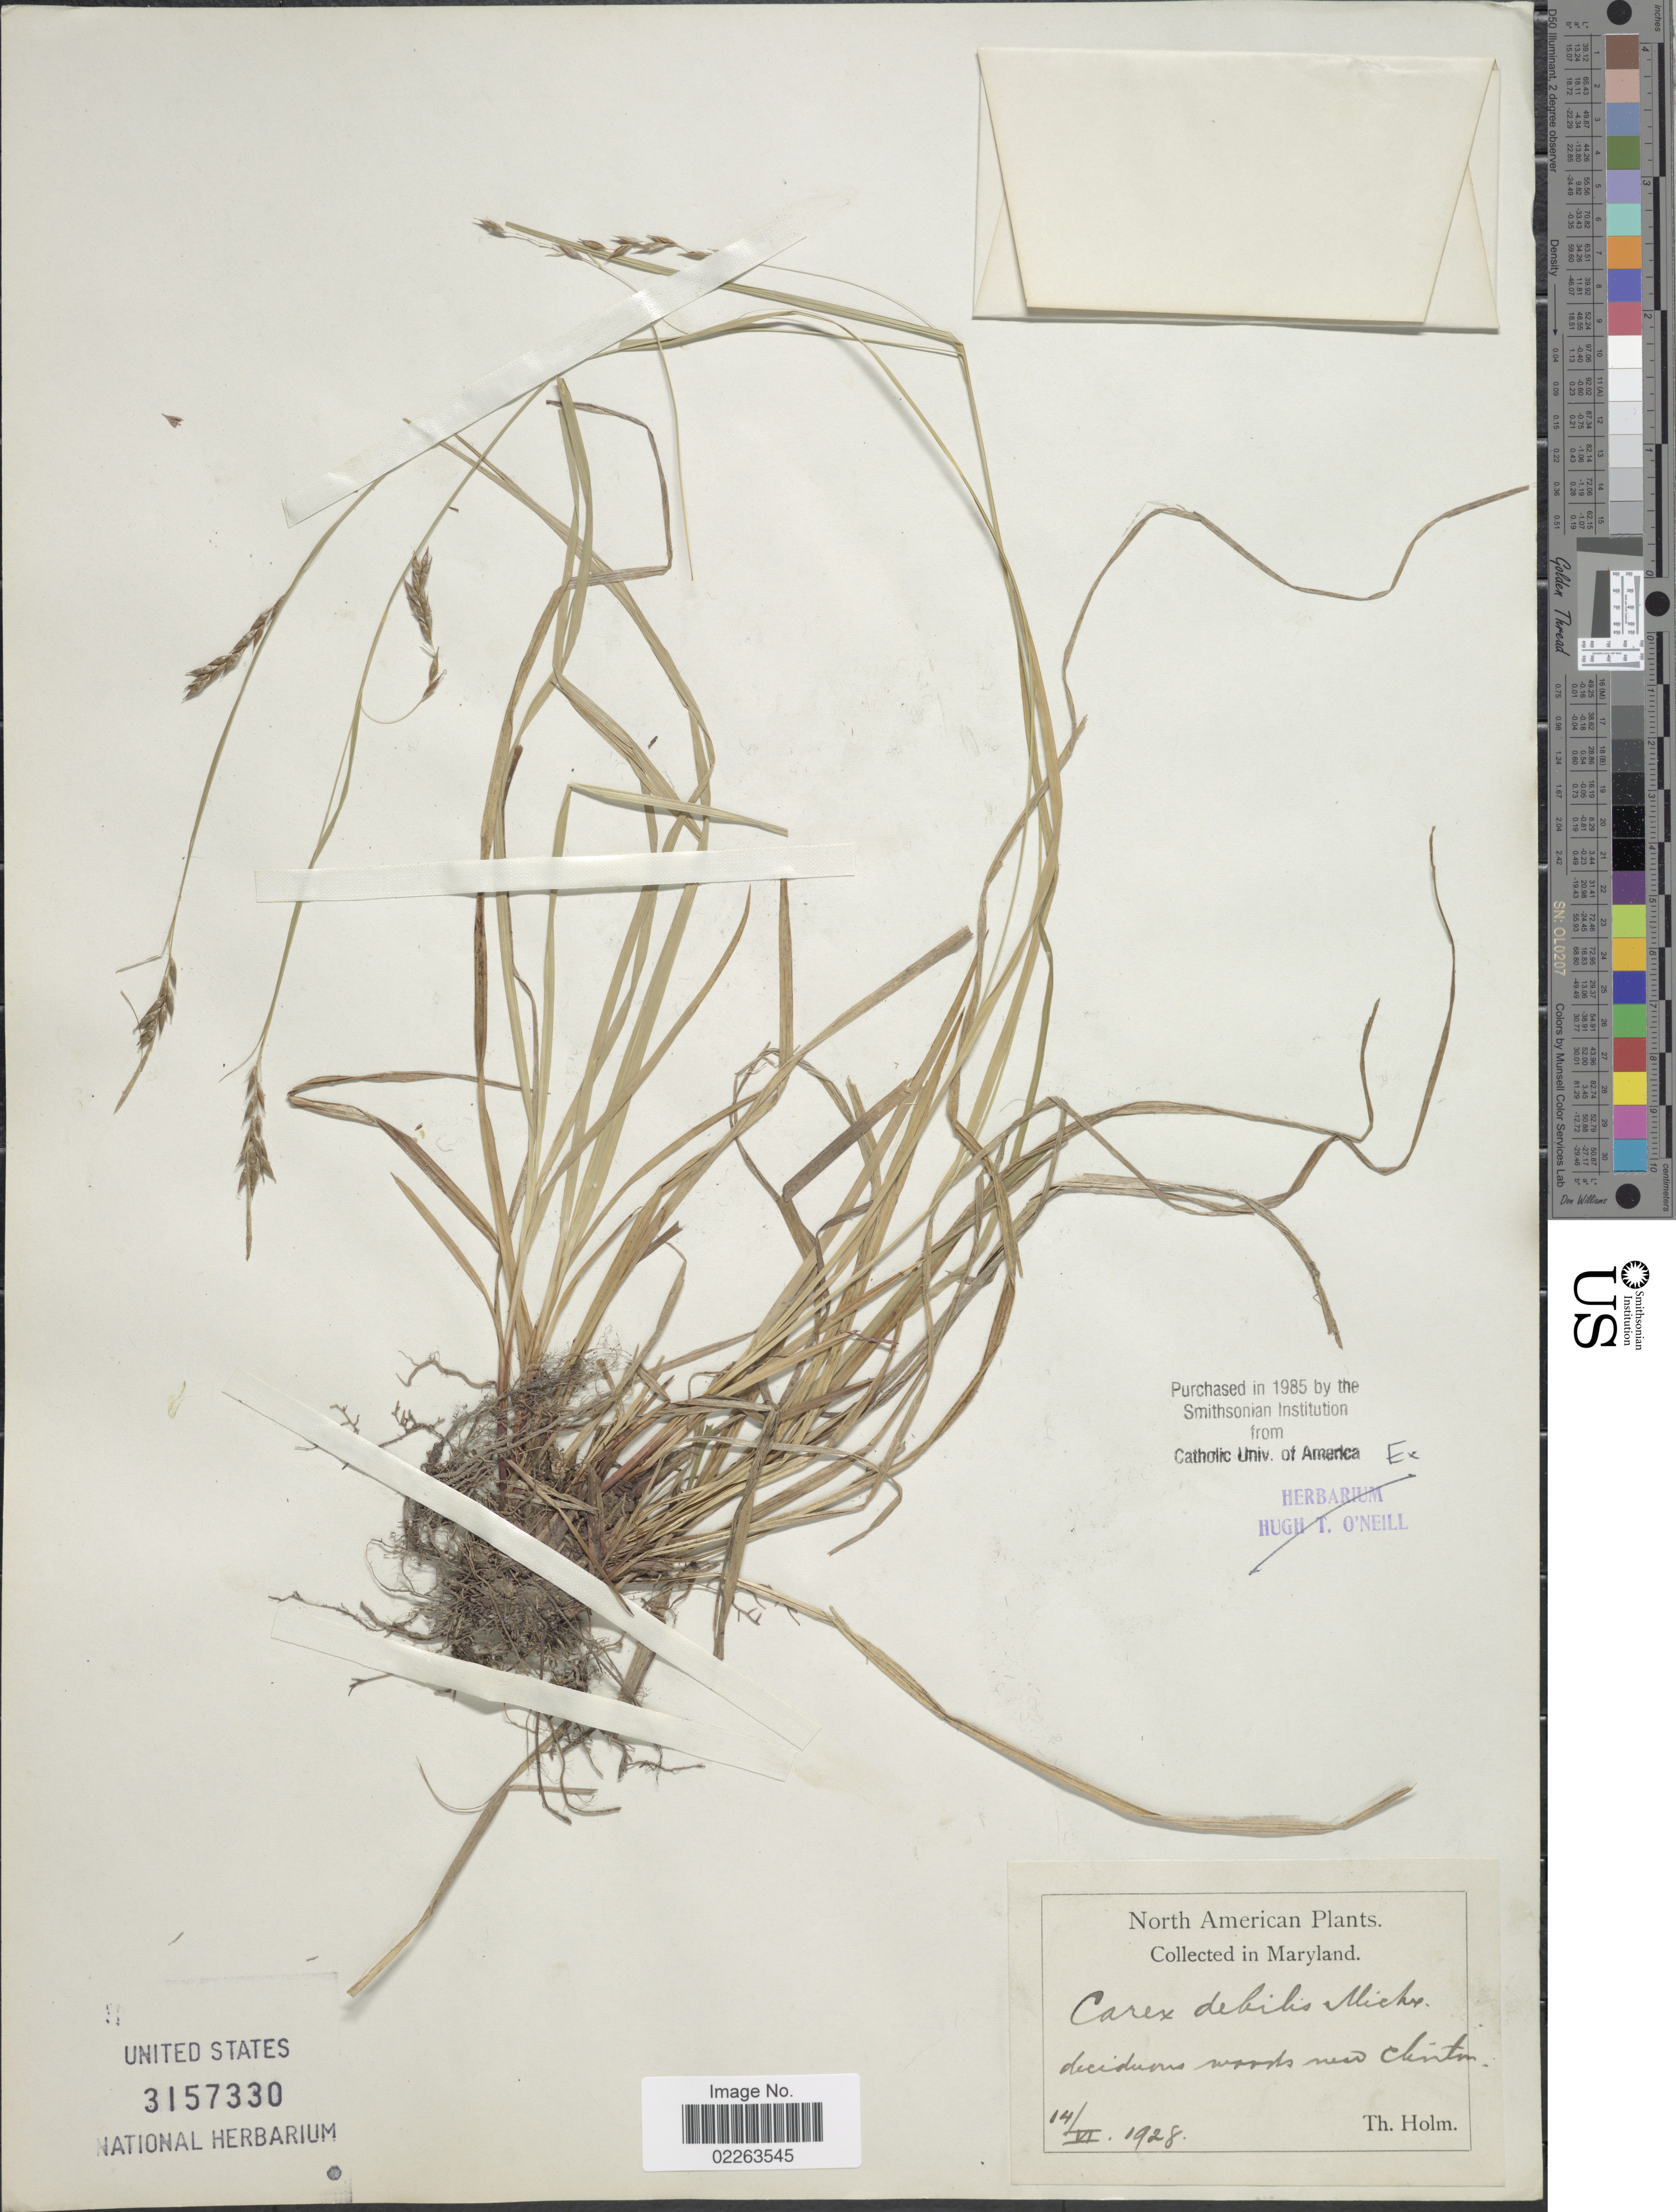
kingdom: Plantae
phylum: Tracheophyta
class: Liliopsida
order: Poales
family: Cyperaceae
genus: Carex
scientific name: Carex debilis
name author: Michx.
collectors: T. Holm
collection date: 1928-06-14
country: United States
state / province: Maryland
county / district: Prince George's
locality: Deciduous woods near Clinton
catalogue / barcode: US 3157330